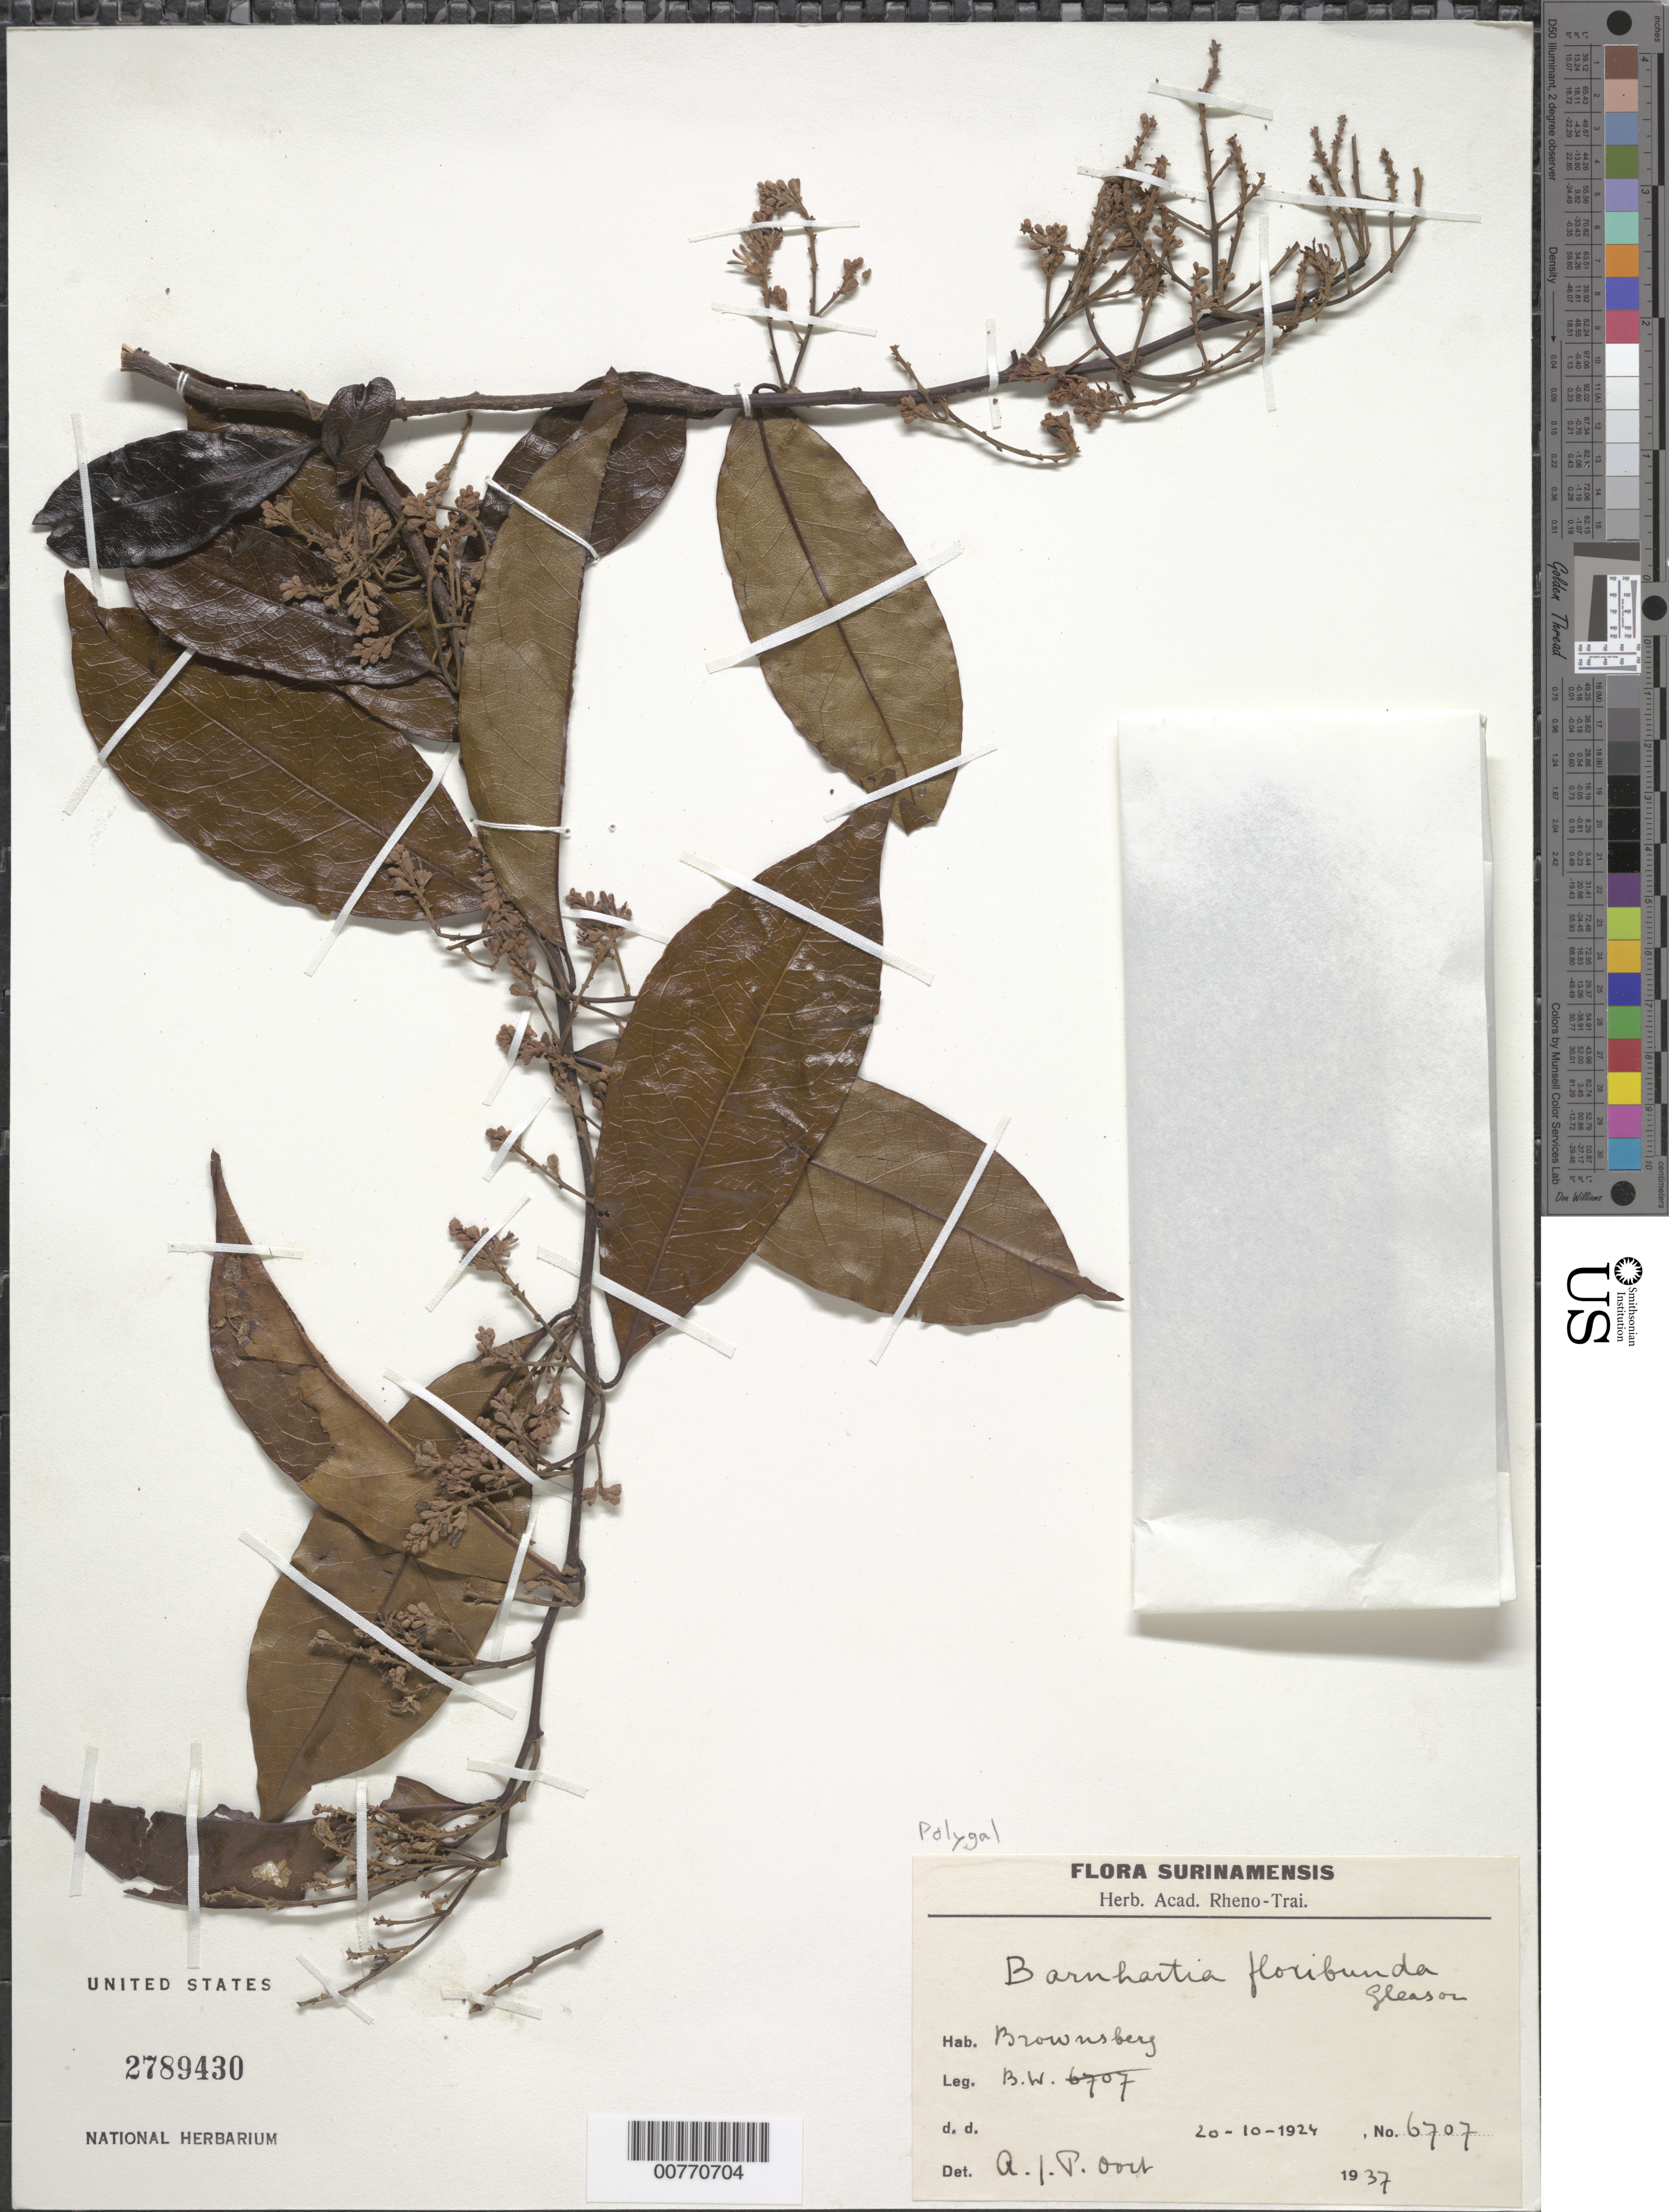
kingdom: Plantae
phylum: Tracheophyta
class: Magnoliopsida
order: Fabales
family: Polygalaceae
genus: Barnhartia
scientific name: Barnhartia floribunda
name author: Gleason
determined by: Oort, A. J. P.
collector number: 6707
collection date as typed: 20-May-24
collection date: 1924-05-20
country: Suriname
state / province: Brokopondo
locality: Brownsberg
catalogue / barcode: US 2789430